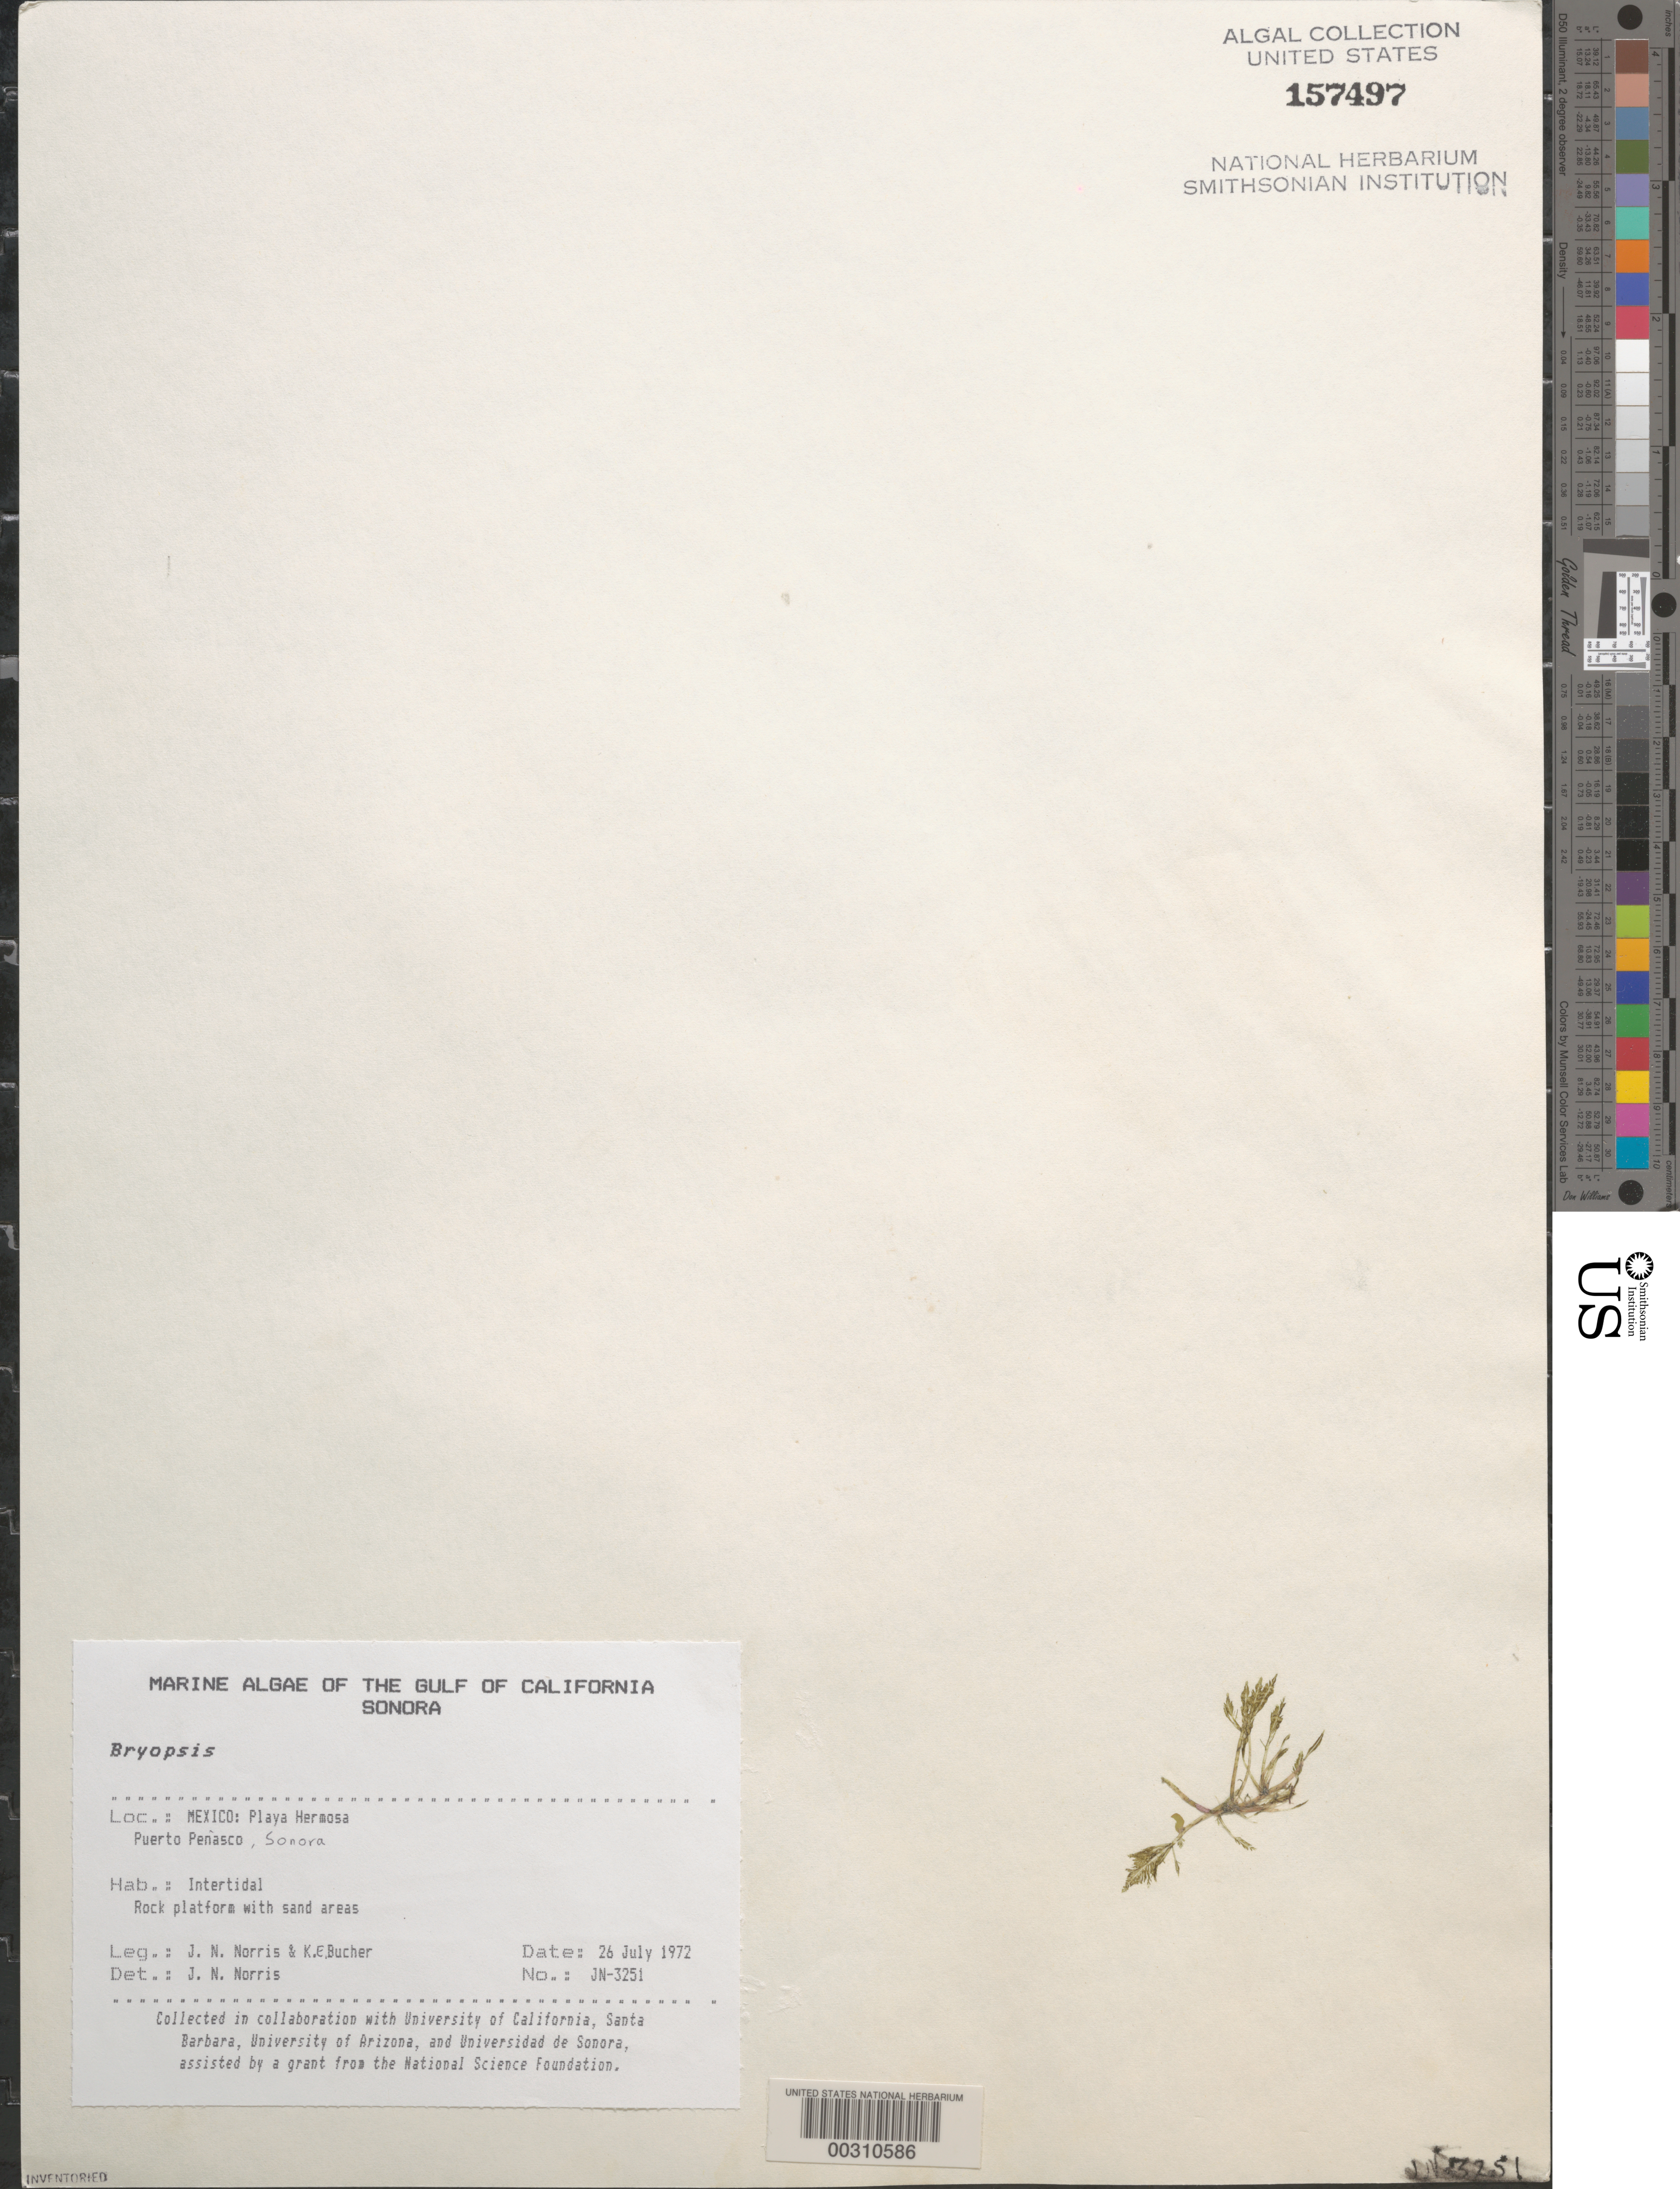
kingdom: Plantae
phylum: Chlorophyta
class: Ulvophyceae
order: Bryopsidales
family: Bryopsidaceae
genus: Bryopsis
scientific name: Bryopsis sp.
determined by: Norris, James N.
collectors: J. N. Norris & K. E. Bucher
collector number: JN-3251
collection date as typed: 26 Jul 1972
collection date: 1972-07-26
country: Mexico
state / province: Sonora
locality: Playa Hermosa, Puerto Penasco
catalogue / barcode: US 157497